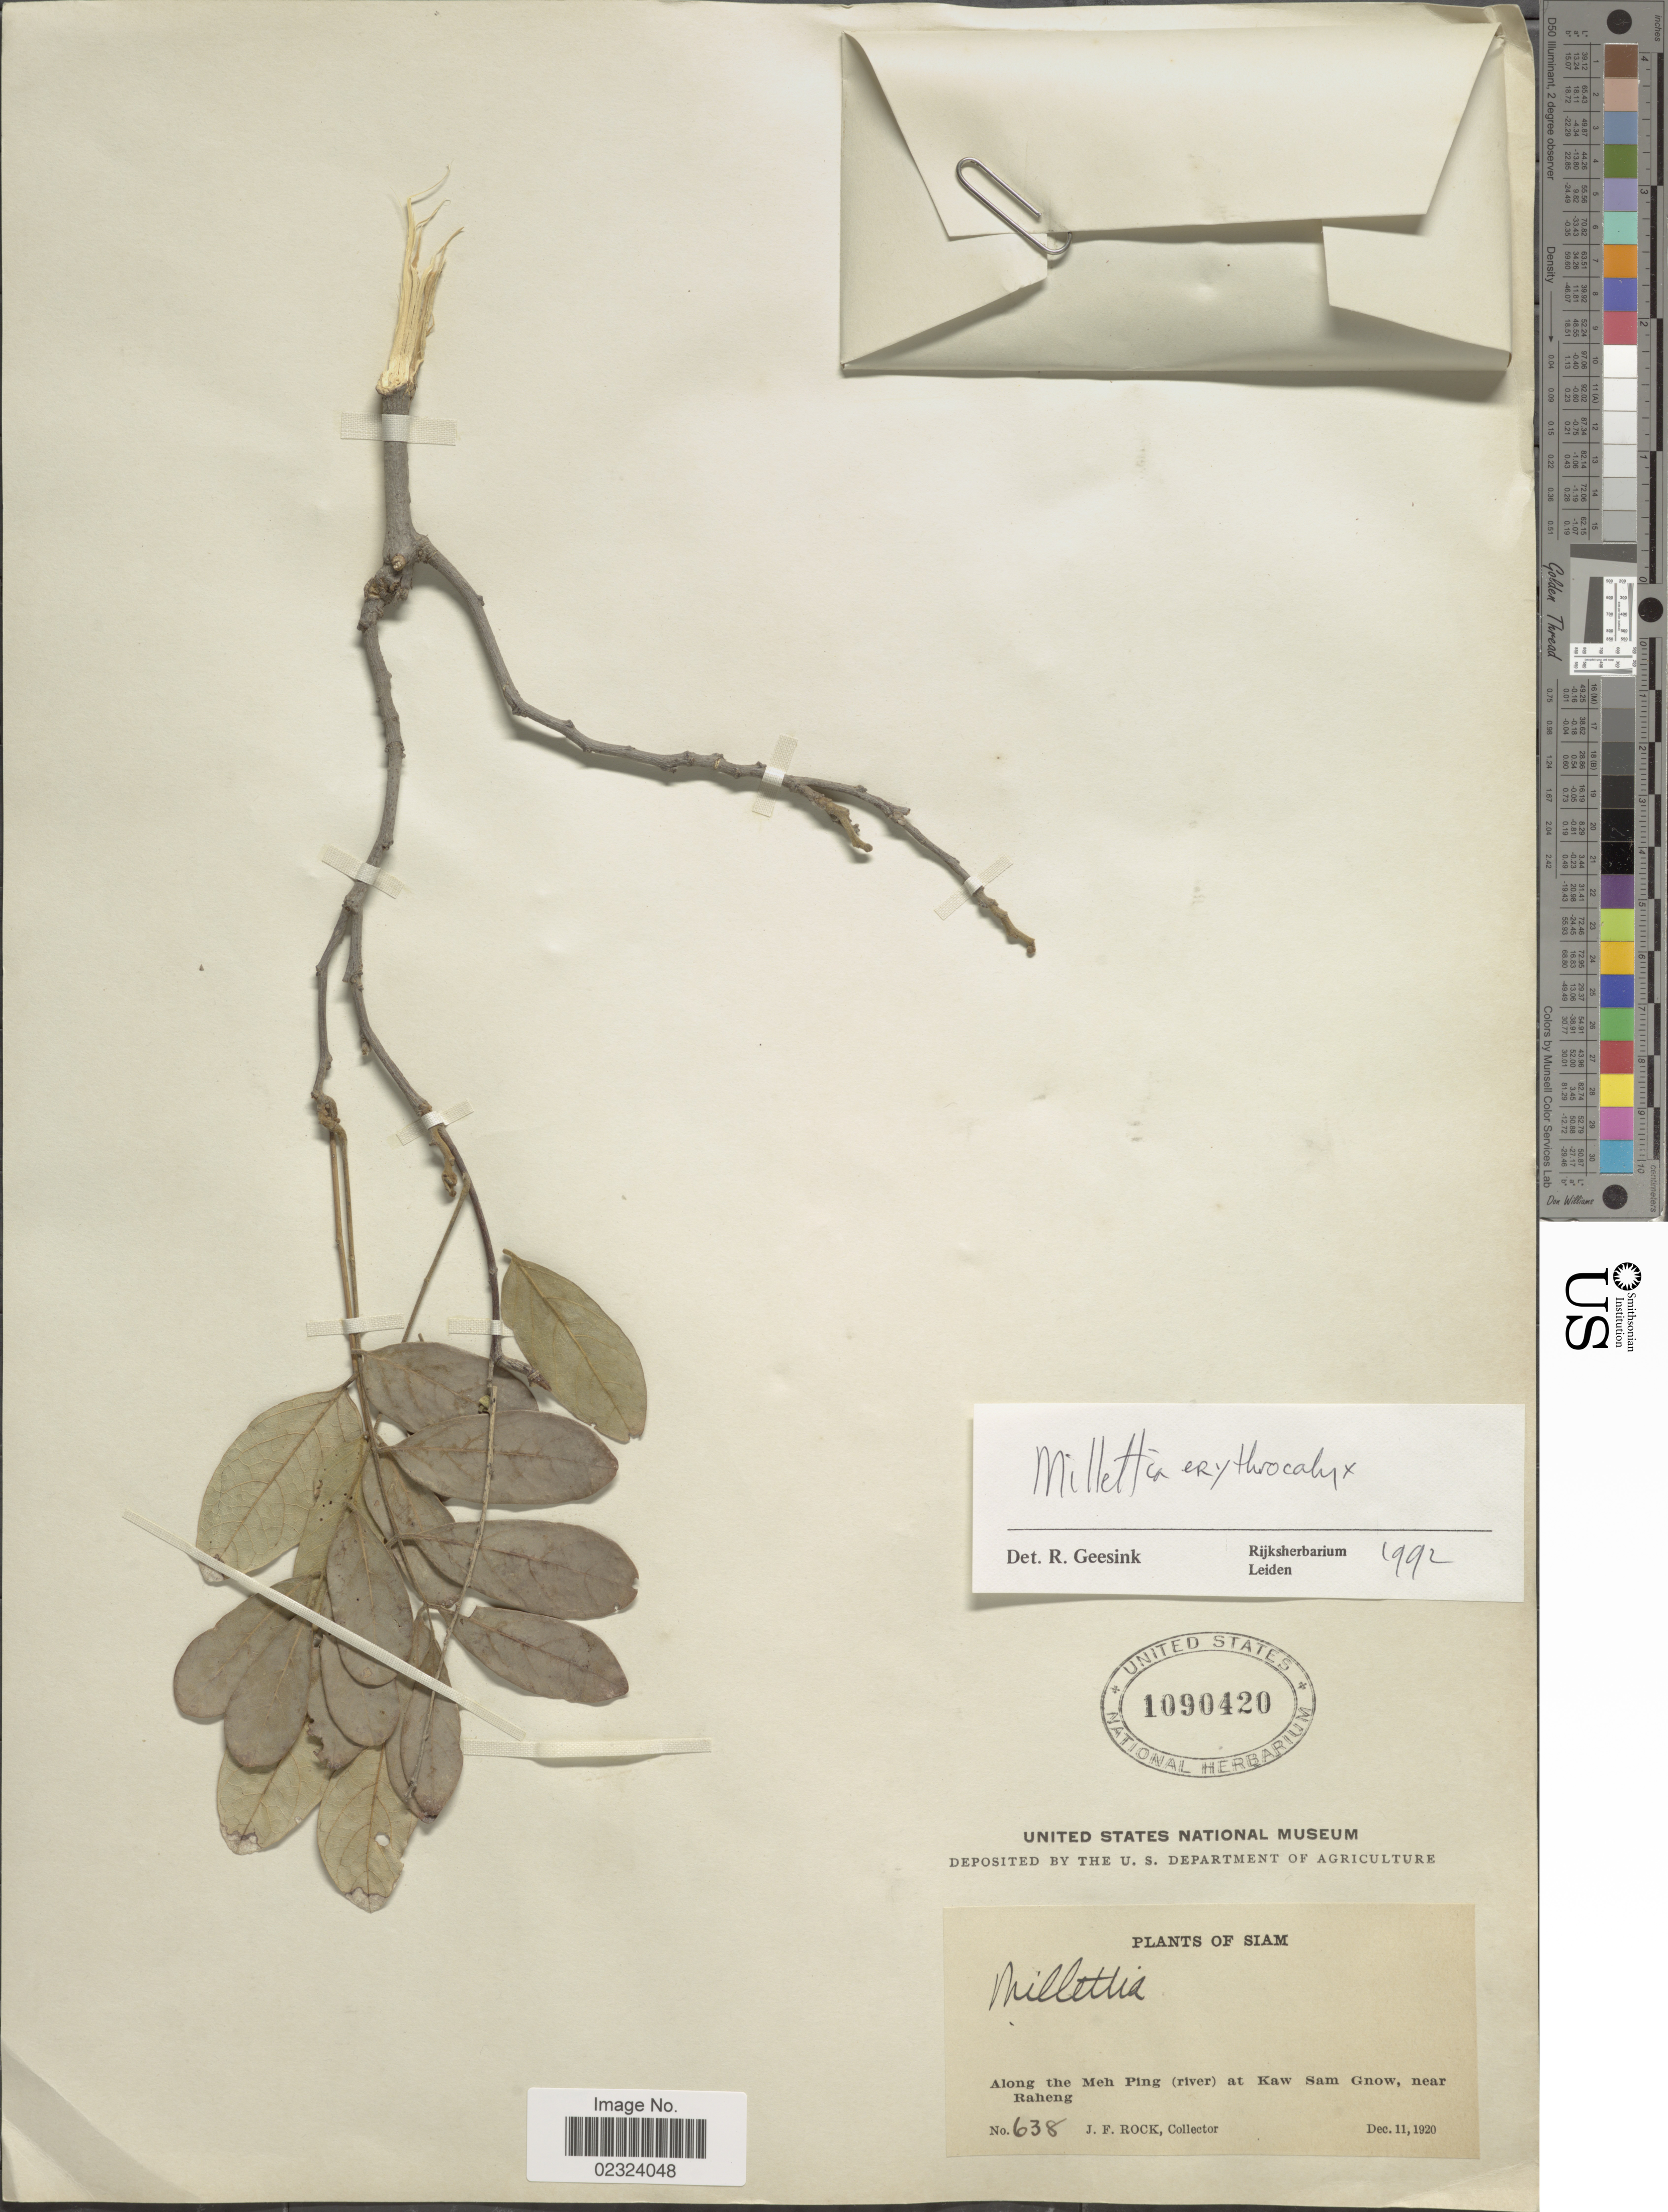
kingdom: Plantae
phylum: Tracheophyta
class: Magnoliopsida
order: Fabales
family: Fabaceae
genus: Millettia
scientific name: Millettia erythrocalyx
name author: Gagnep.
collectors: J. Rock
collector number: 638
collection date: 1920-12-11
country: Thailand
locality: Siam. Along the Meh Ping (river) at Kaw Sam Gnow, near Raheng.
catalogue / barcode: US 1090420